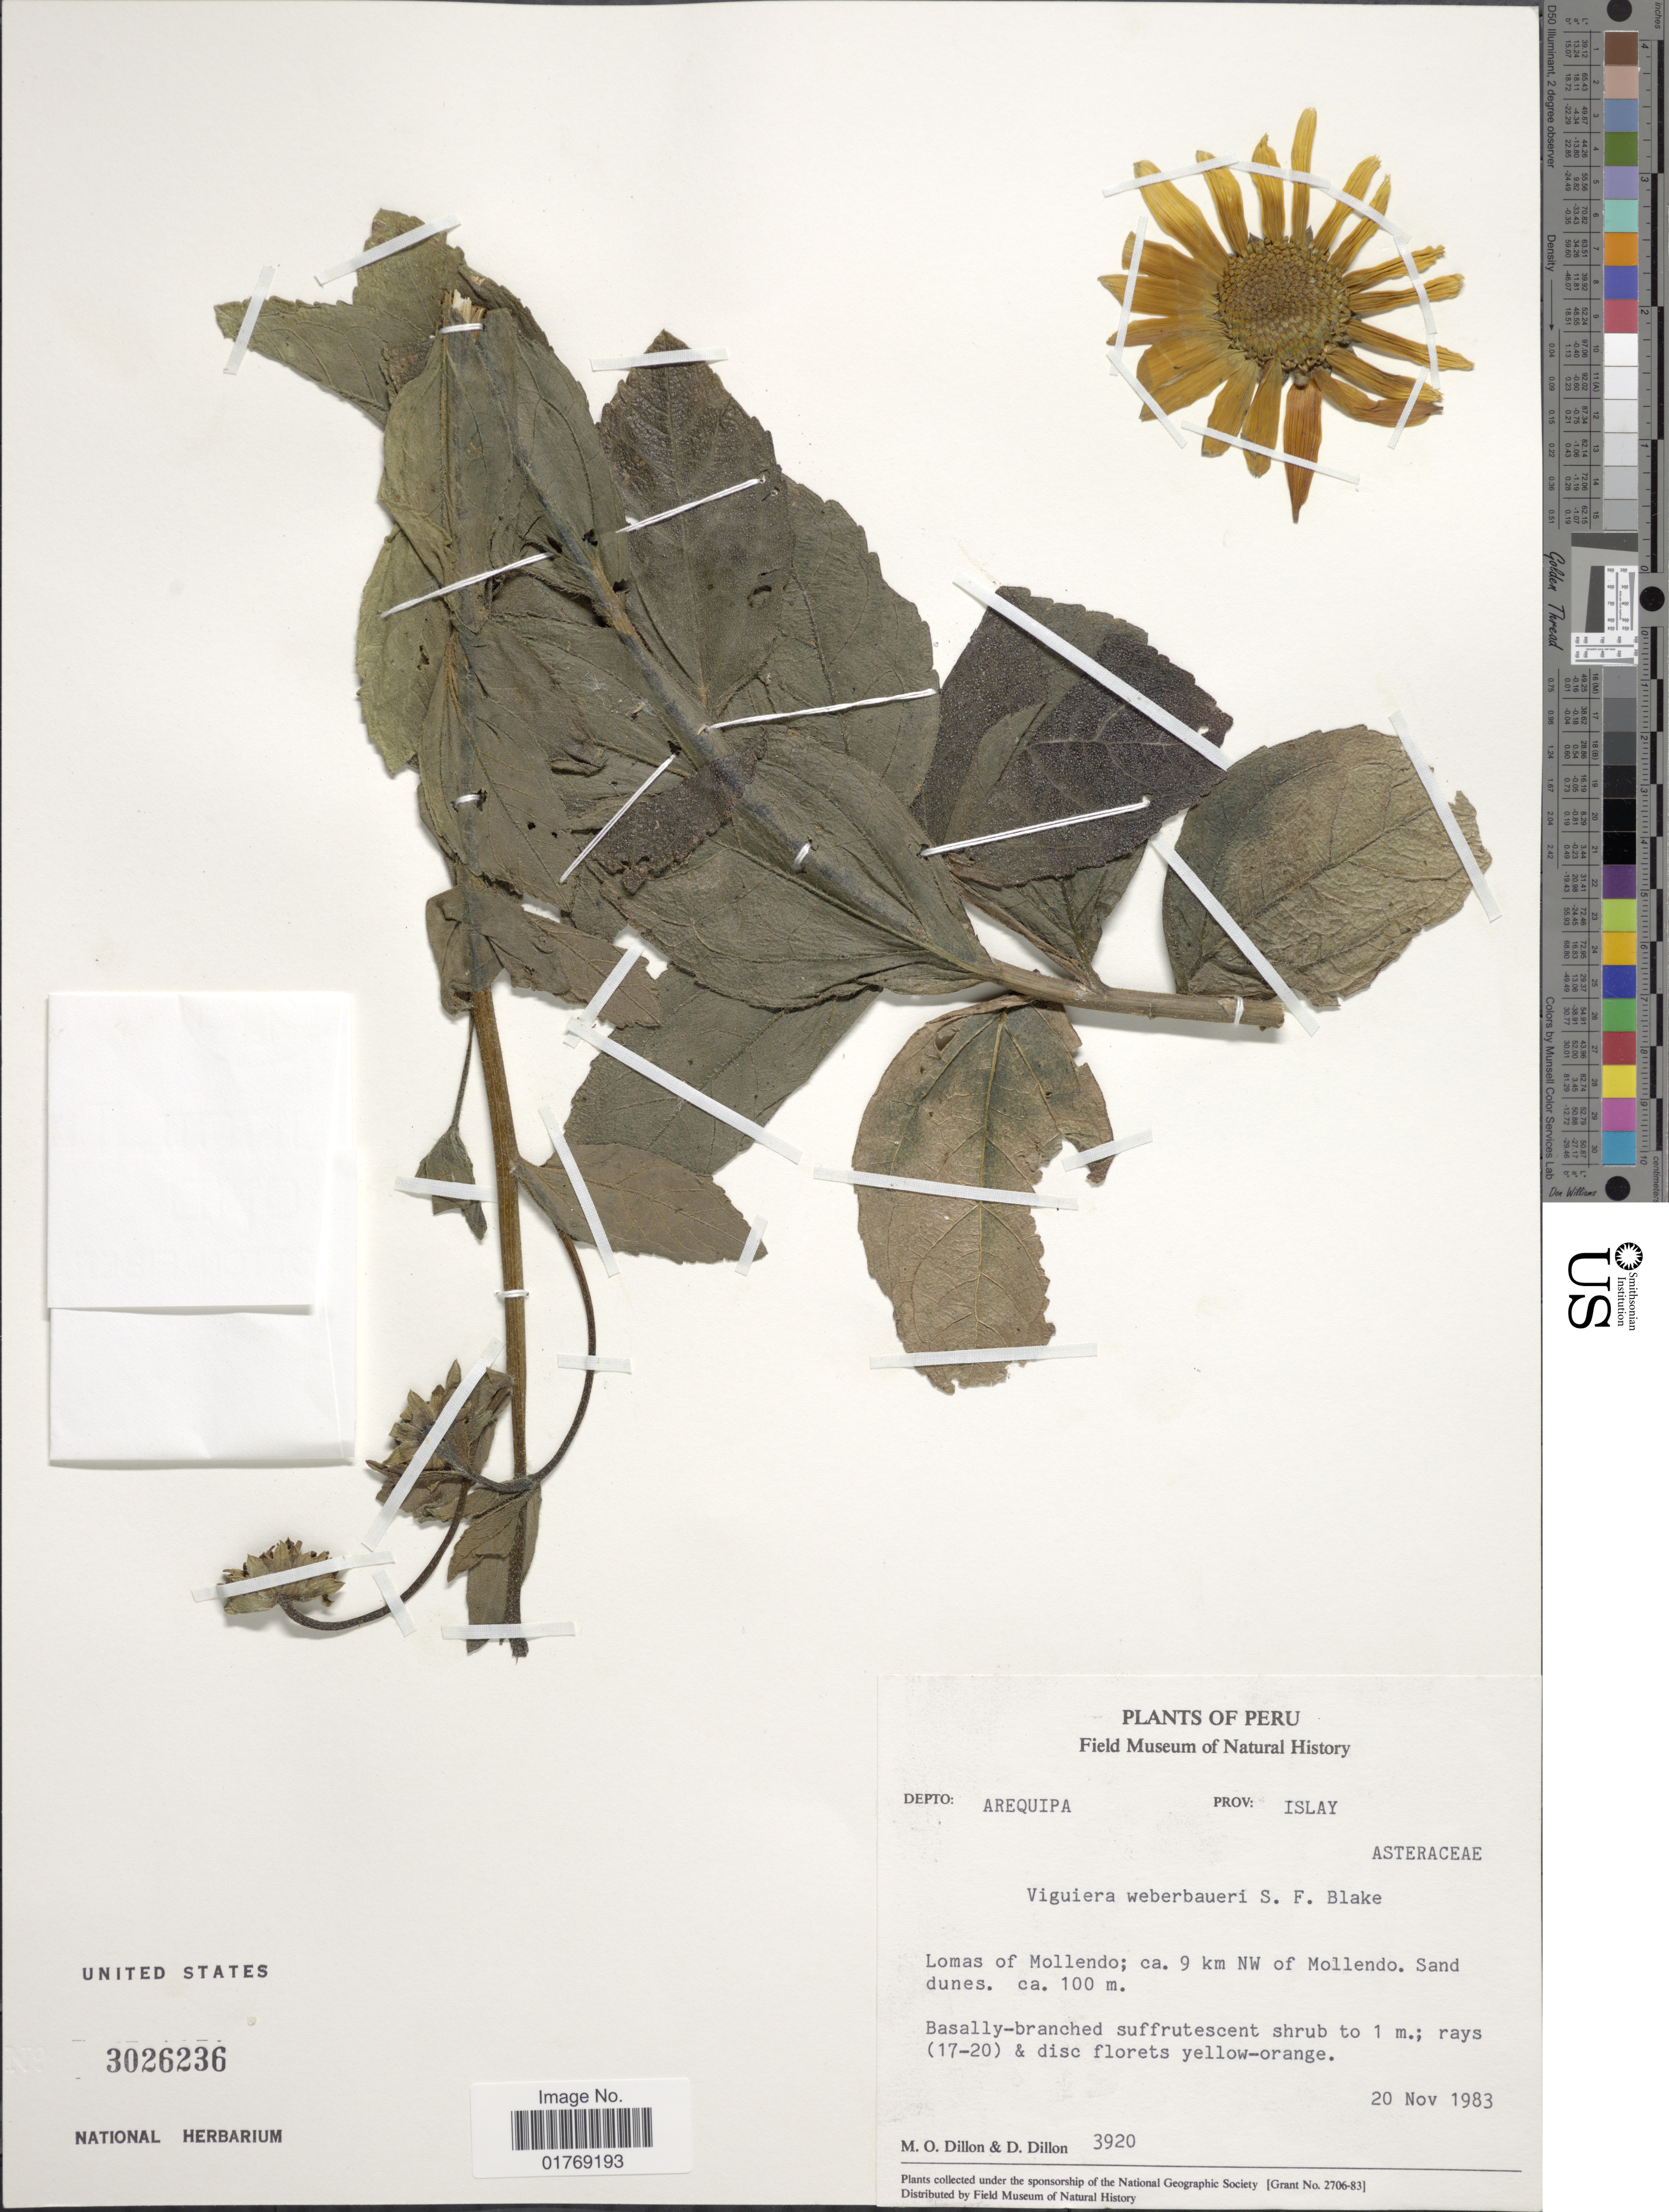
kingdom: Plantae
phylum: Tracheophyta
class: Magnoliopsida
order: Asterales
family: Asteraceae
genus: Viguiera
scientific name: Viguiera weberbaueri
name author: S.F. Blake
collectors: M. O. Dillon & D. Dillon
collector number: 3920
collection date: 1983-11-20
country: Peru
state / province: Arequipa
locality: Depto: Arequipa. Prov: Islay. Lomas of Mollendo; ca. 9 km NW of Mollendo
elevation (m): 100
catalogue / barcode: US 3026236